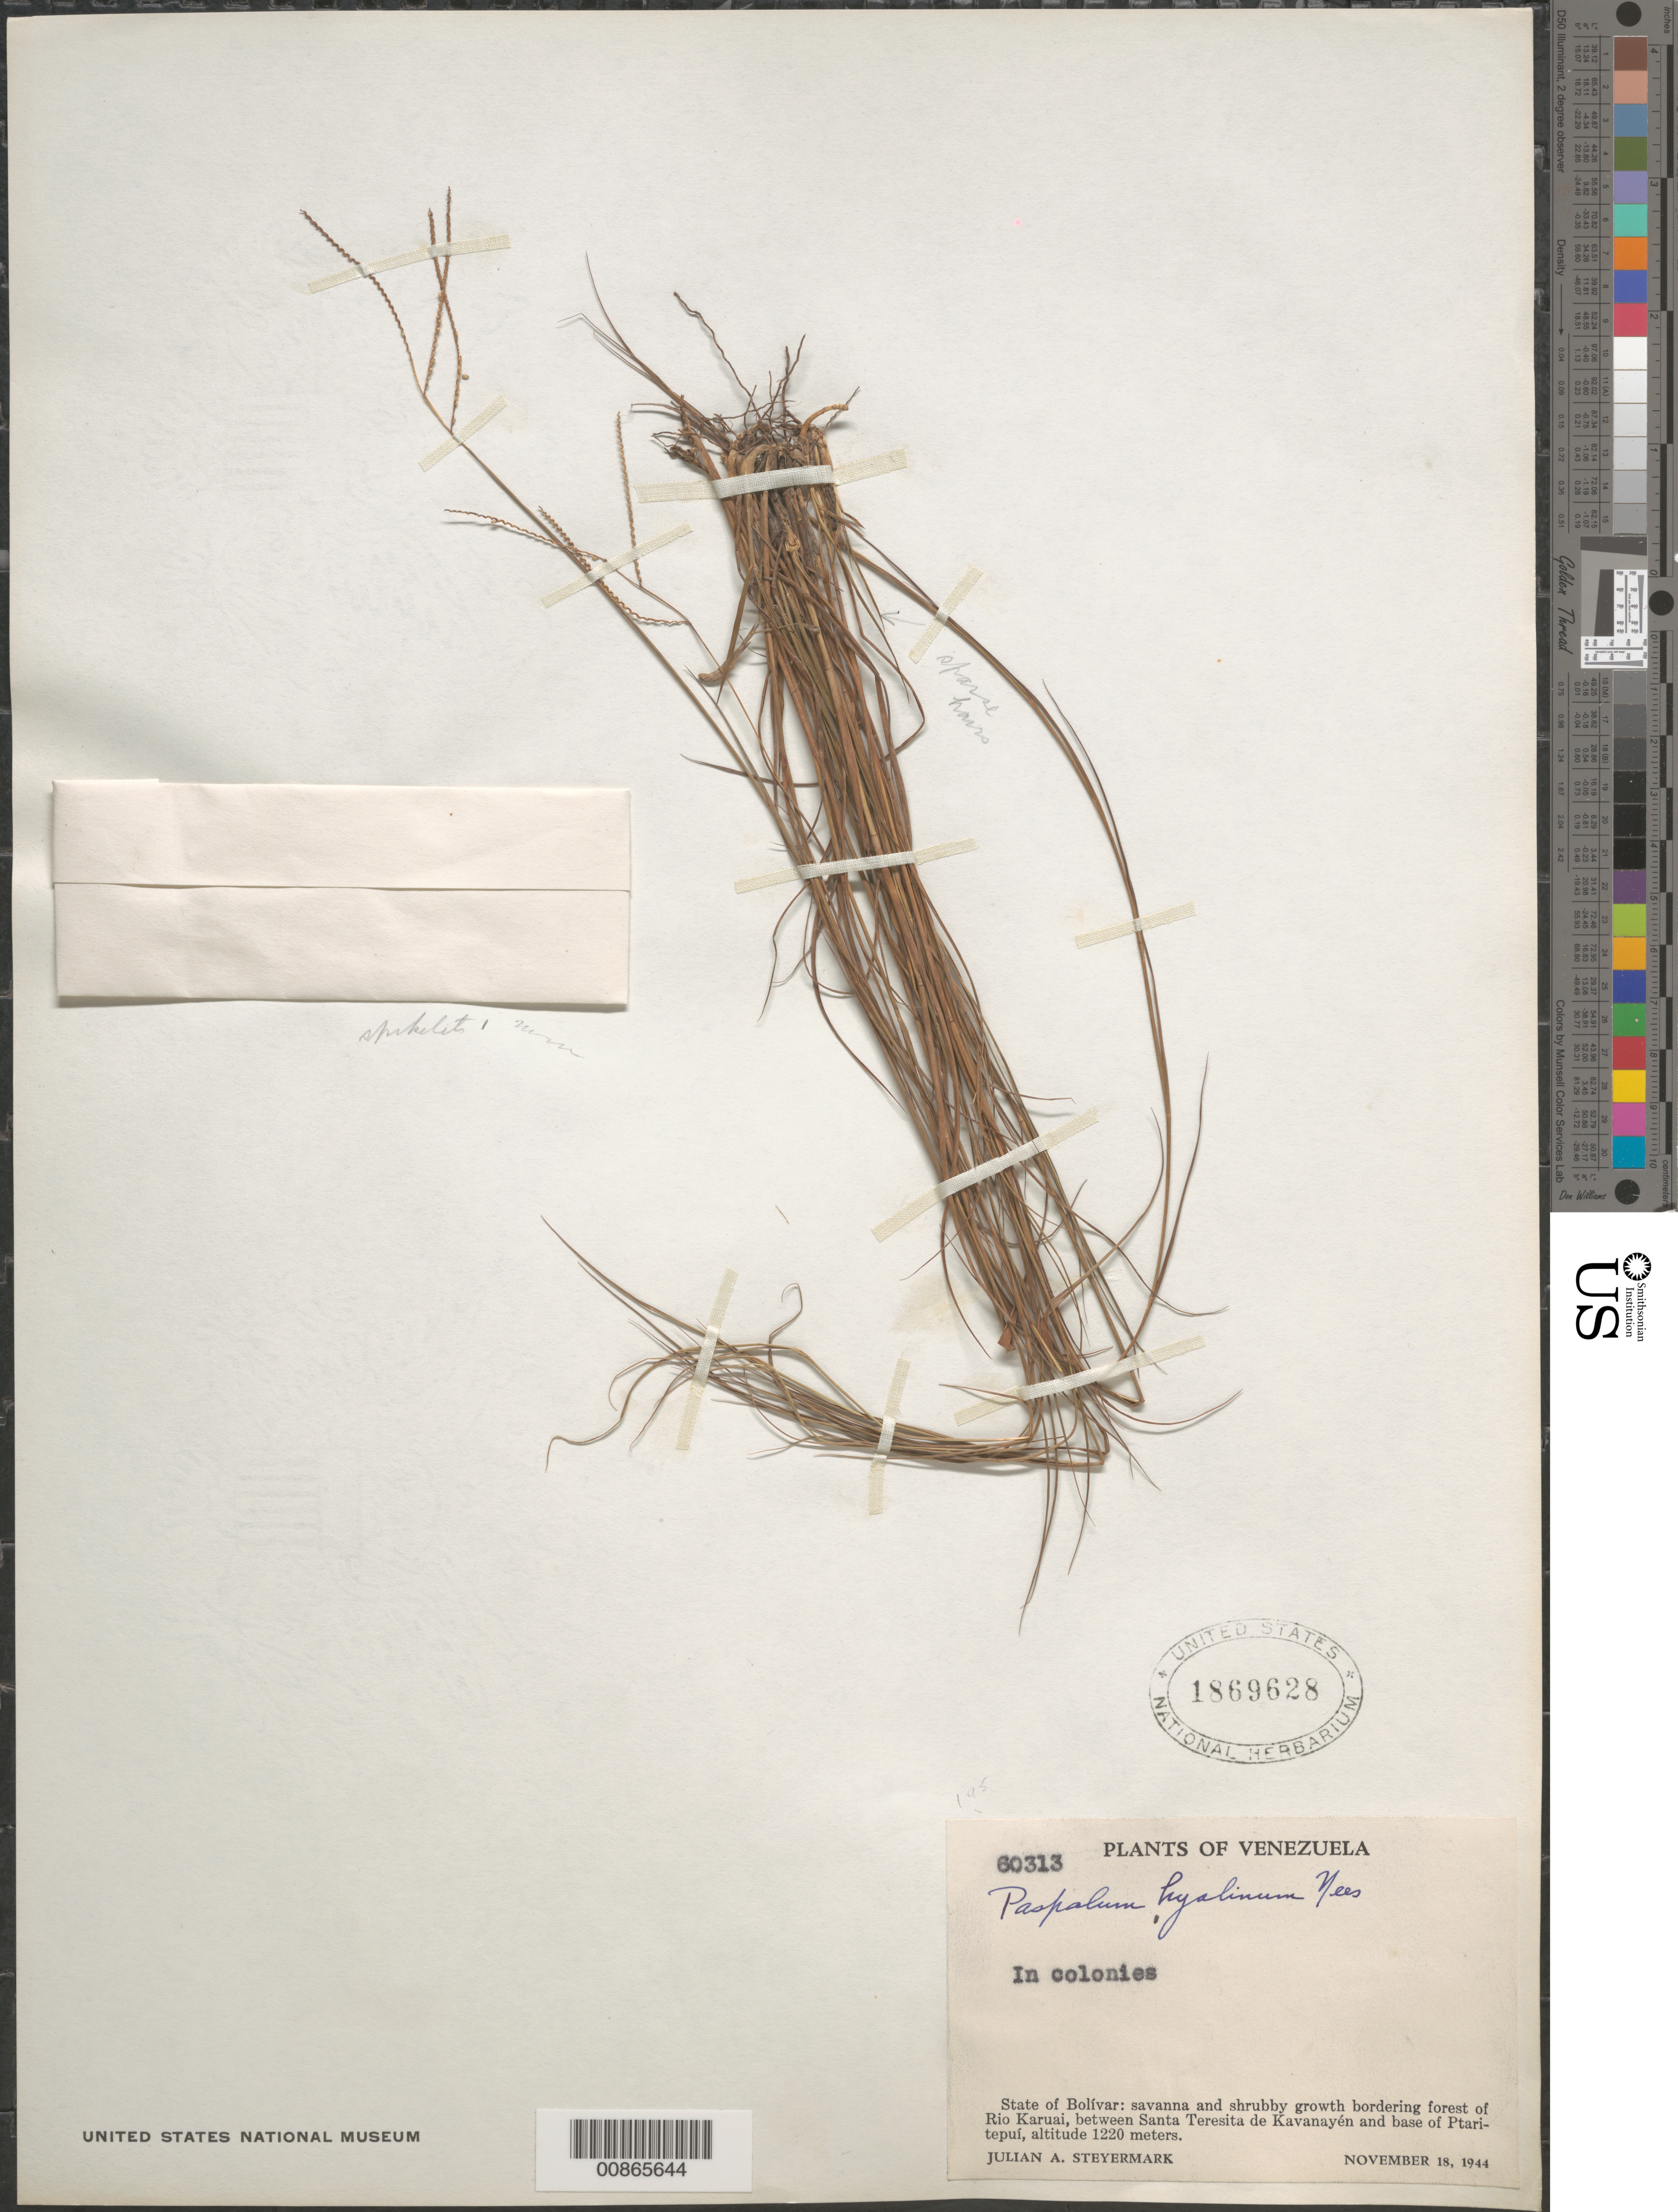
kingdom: Plantae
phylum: Tracheophyta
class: Liliopsida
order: Poales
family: Poaceae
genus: Paspalum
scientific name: Paspalum hyalinum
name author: Nees ex Trin.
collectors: J. Steyermark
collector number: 60313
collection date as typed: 18-Nov-44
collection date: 1944-11-18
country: Venezuela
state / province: Bolívar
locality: Río Karuai, between Santa Teresita de Kavanayén and base of Ptari-tepuí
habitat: Savanna and shrubby growth bordering forest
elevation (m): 1220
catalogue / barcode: US 1869628